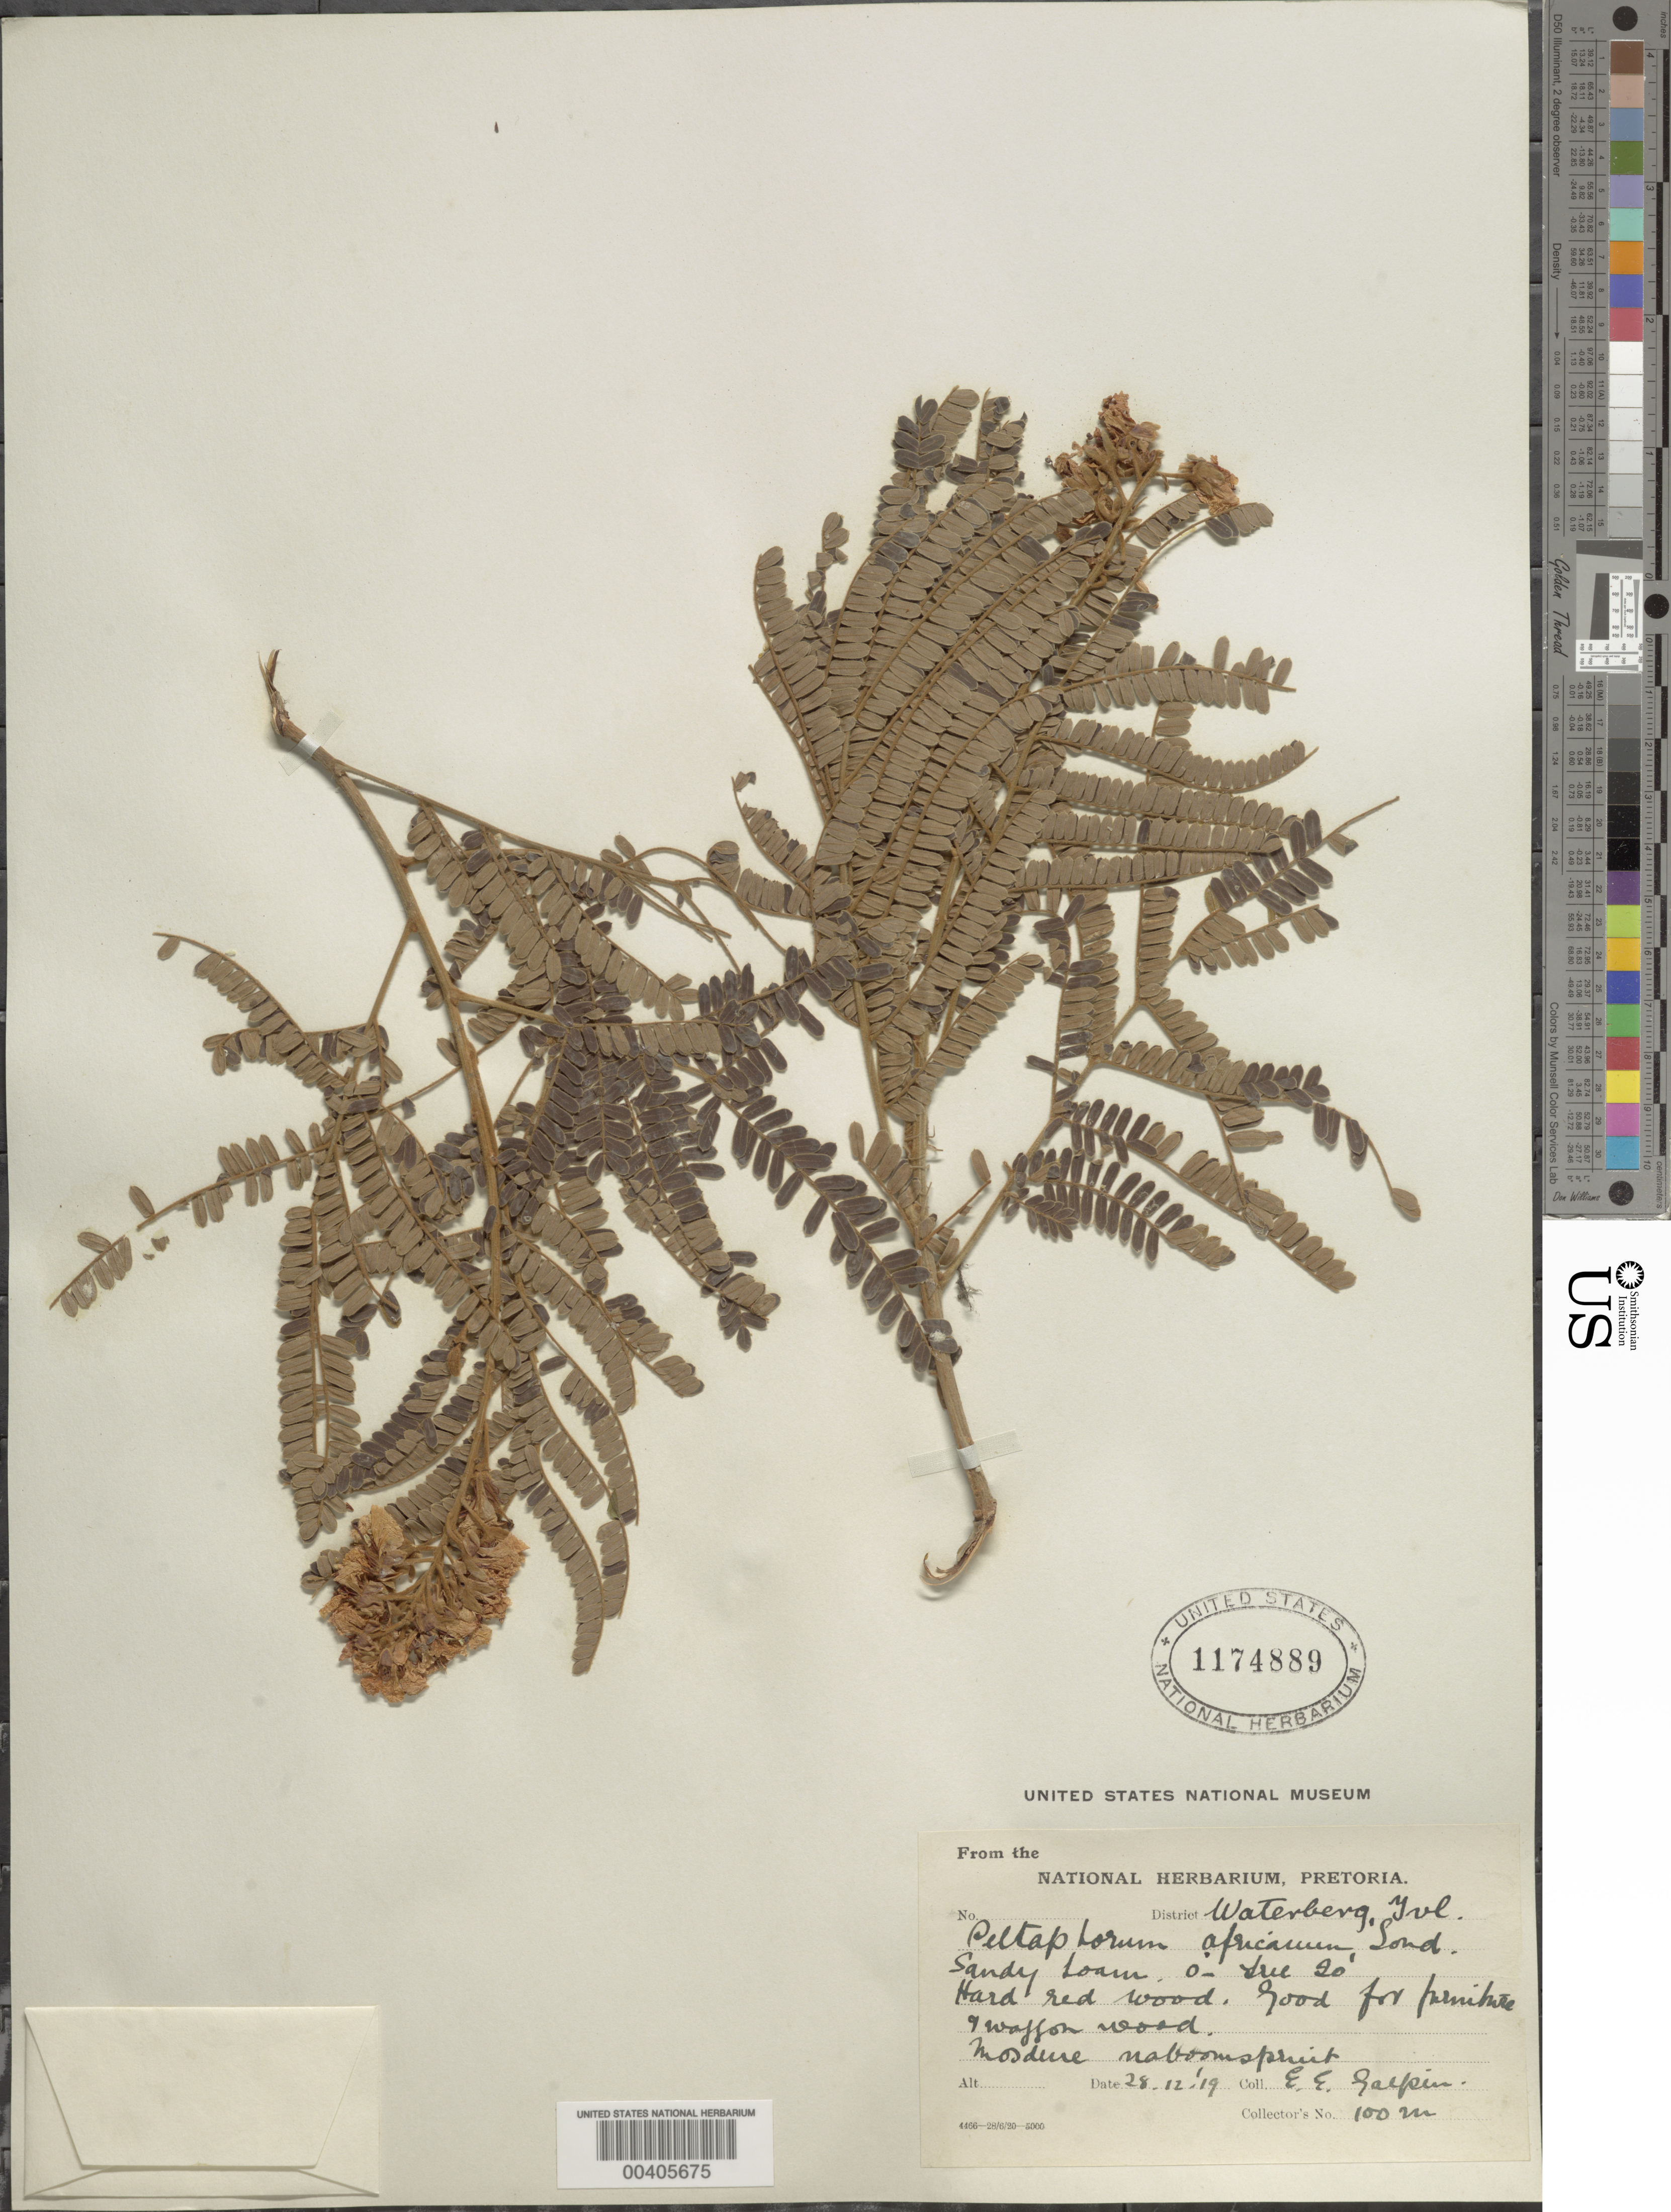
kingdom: Plantae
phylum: Tracheophyta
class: Magnoliopsida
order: Fabales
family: Fabaceae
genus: Peltophorum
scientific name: Peltophorum africanum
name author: Sond.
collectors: E. Galpin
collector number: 100 M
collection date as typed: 28 Dec 1919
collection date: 1919-12-28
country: South Africa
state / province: Limpopo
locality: Waterberg dist. Transvaal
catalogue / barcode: US 1174889